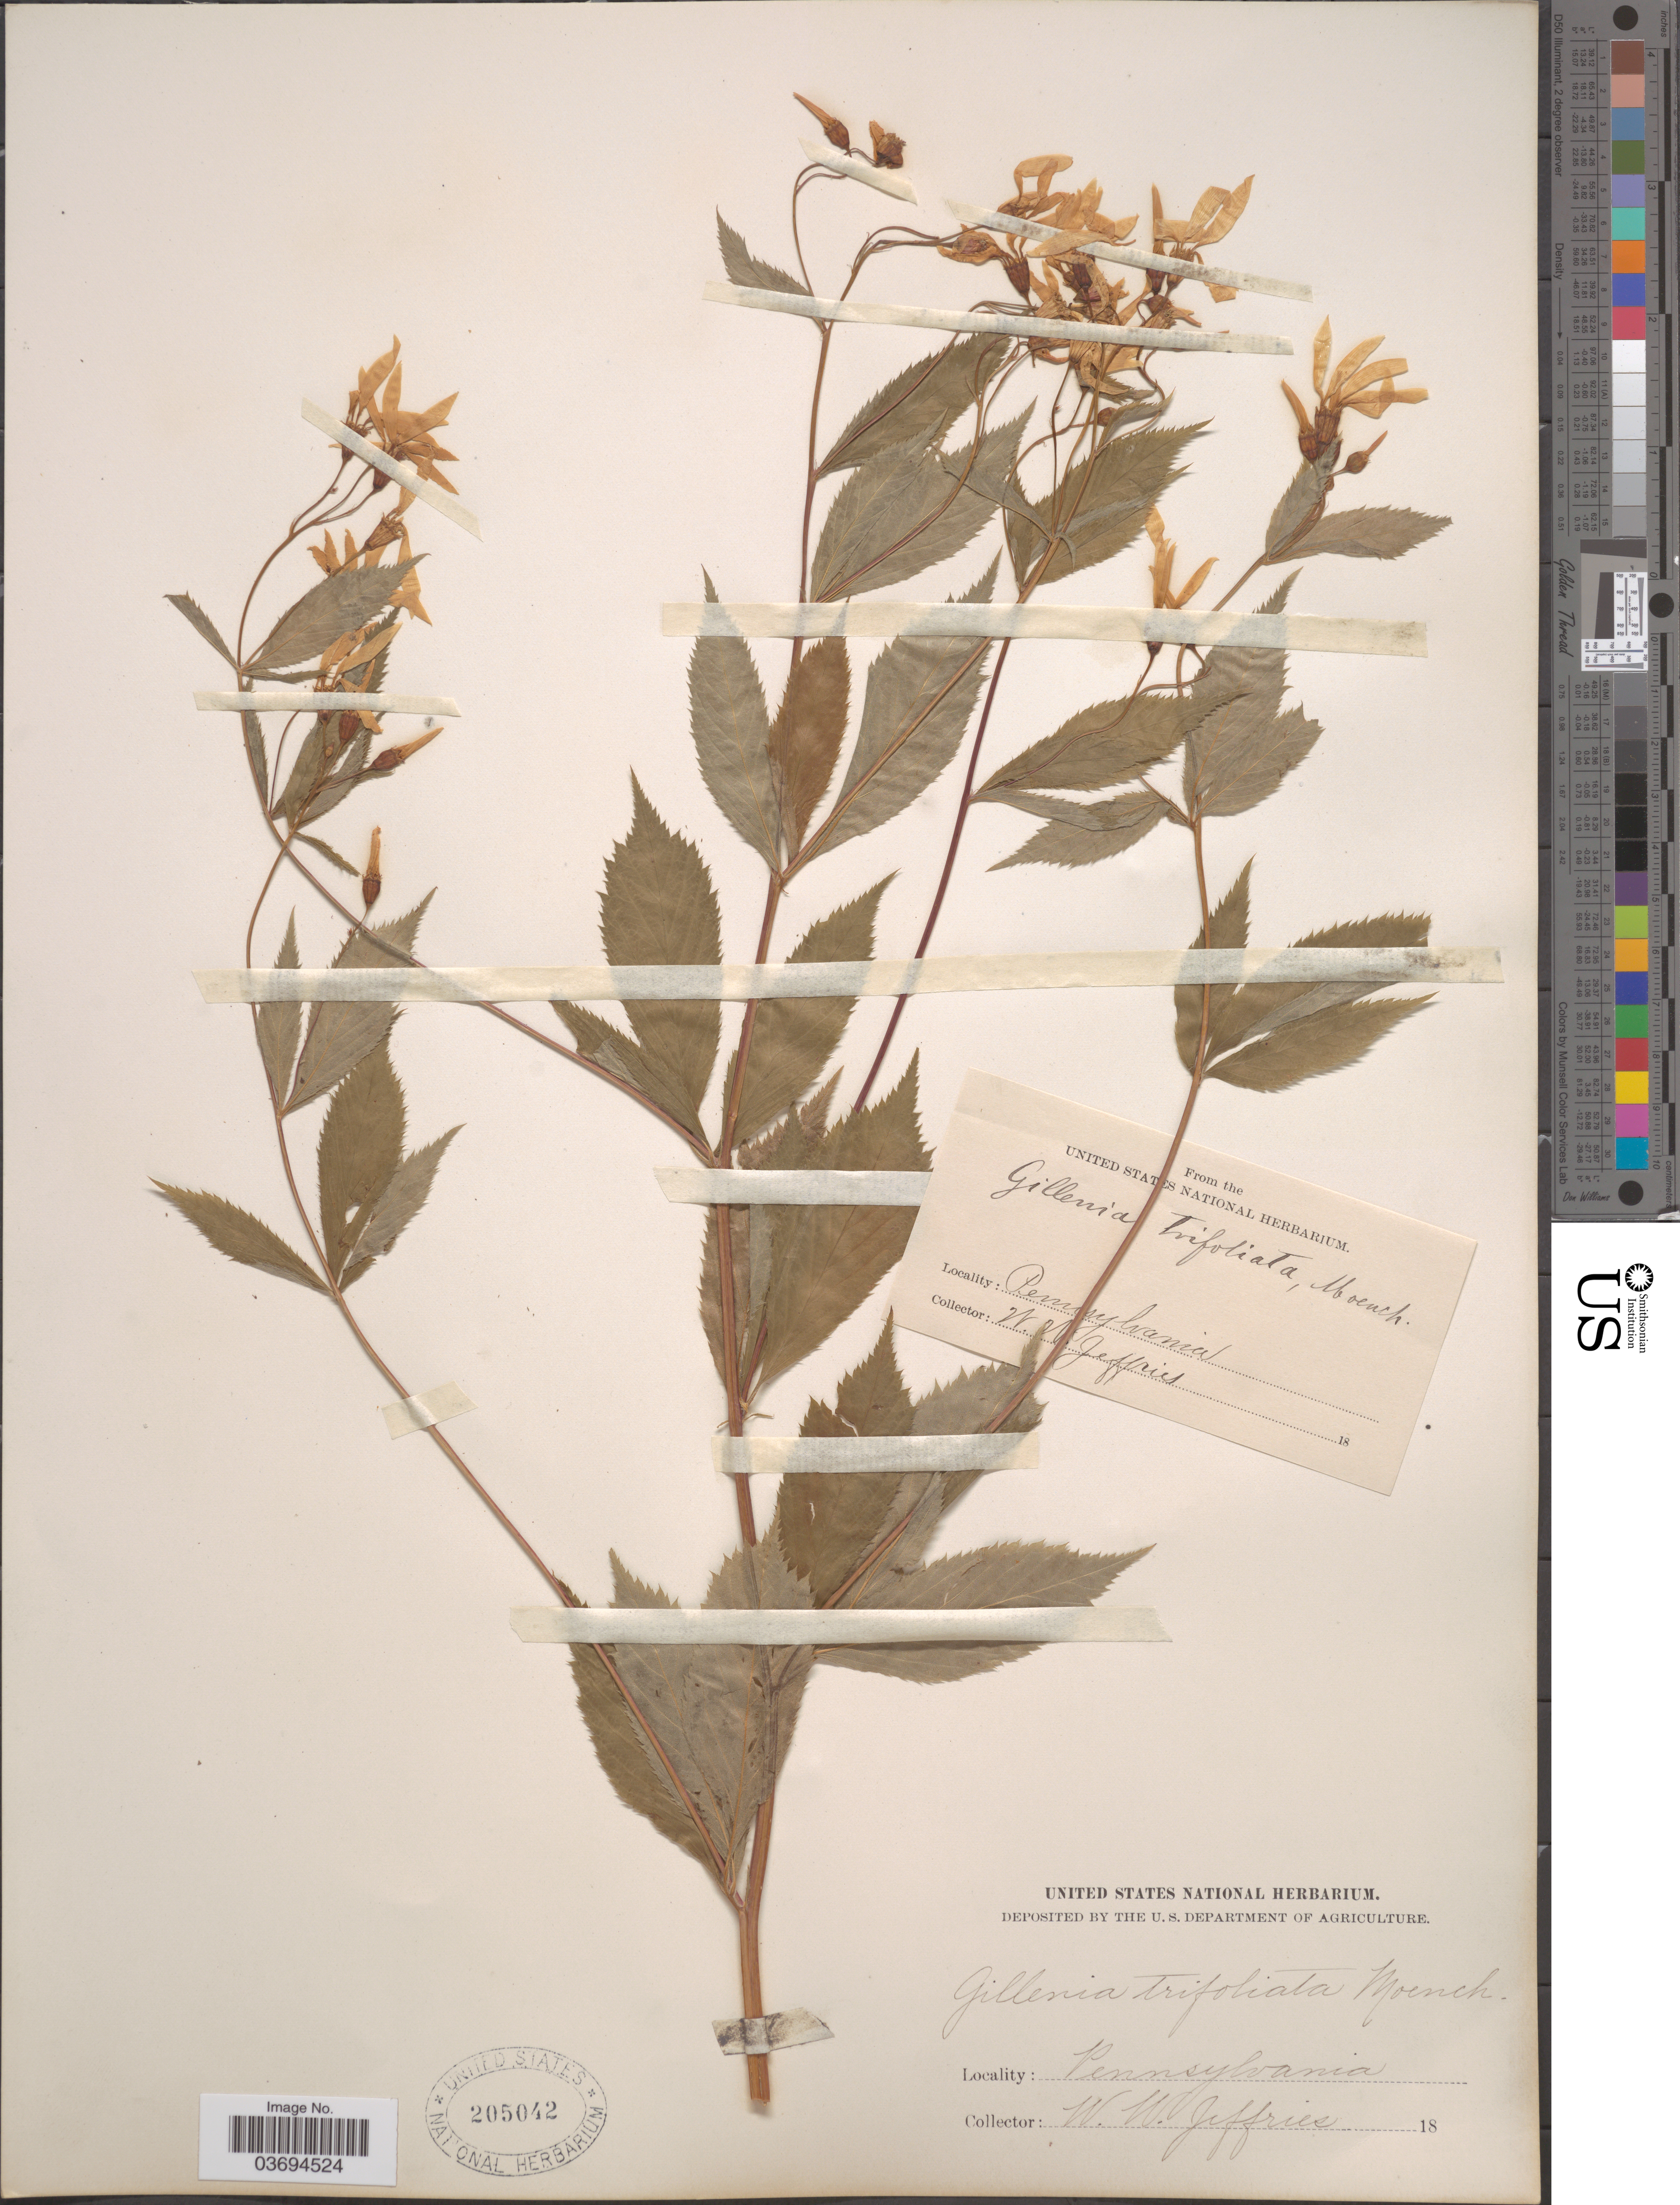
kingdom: Plantae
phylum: Tracheophyta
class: Magnoliopsida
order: Rosales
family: Rosaceae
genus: Gillenia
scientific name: Gillenia trifoliata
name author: (L.) Moench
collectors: W. Jeffries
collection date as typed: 18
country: United States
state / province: Pennsylvania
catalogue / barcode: US 205042